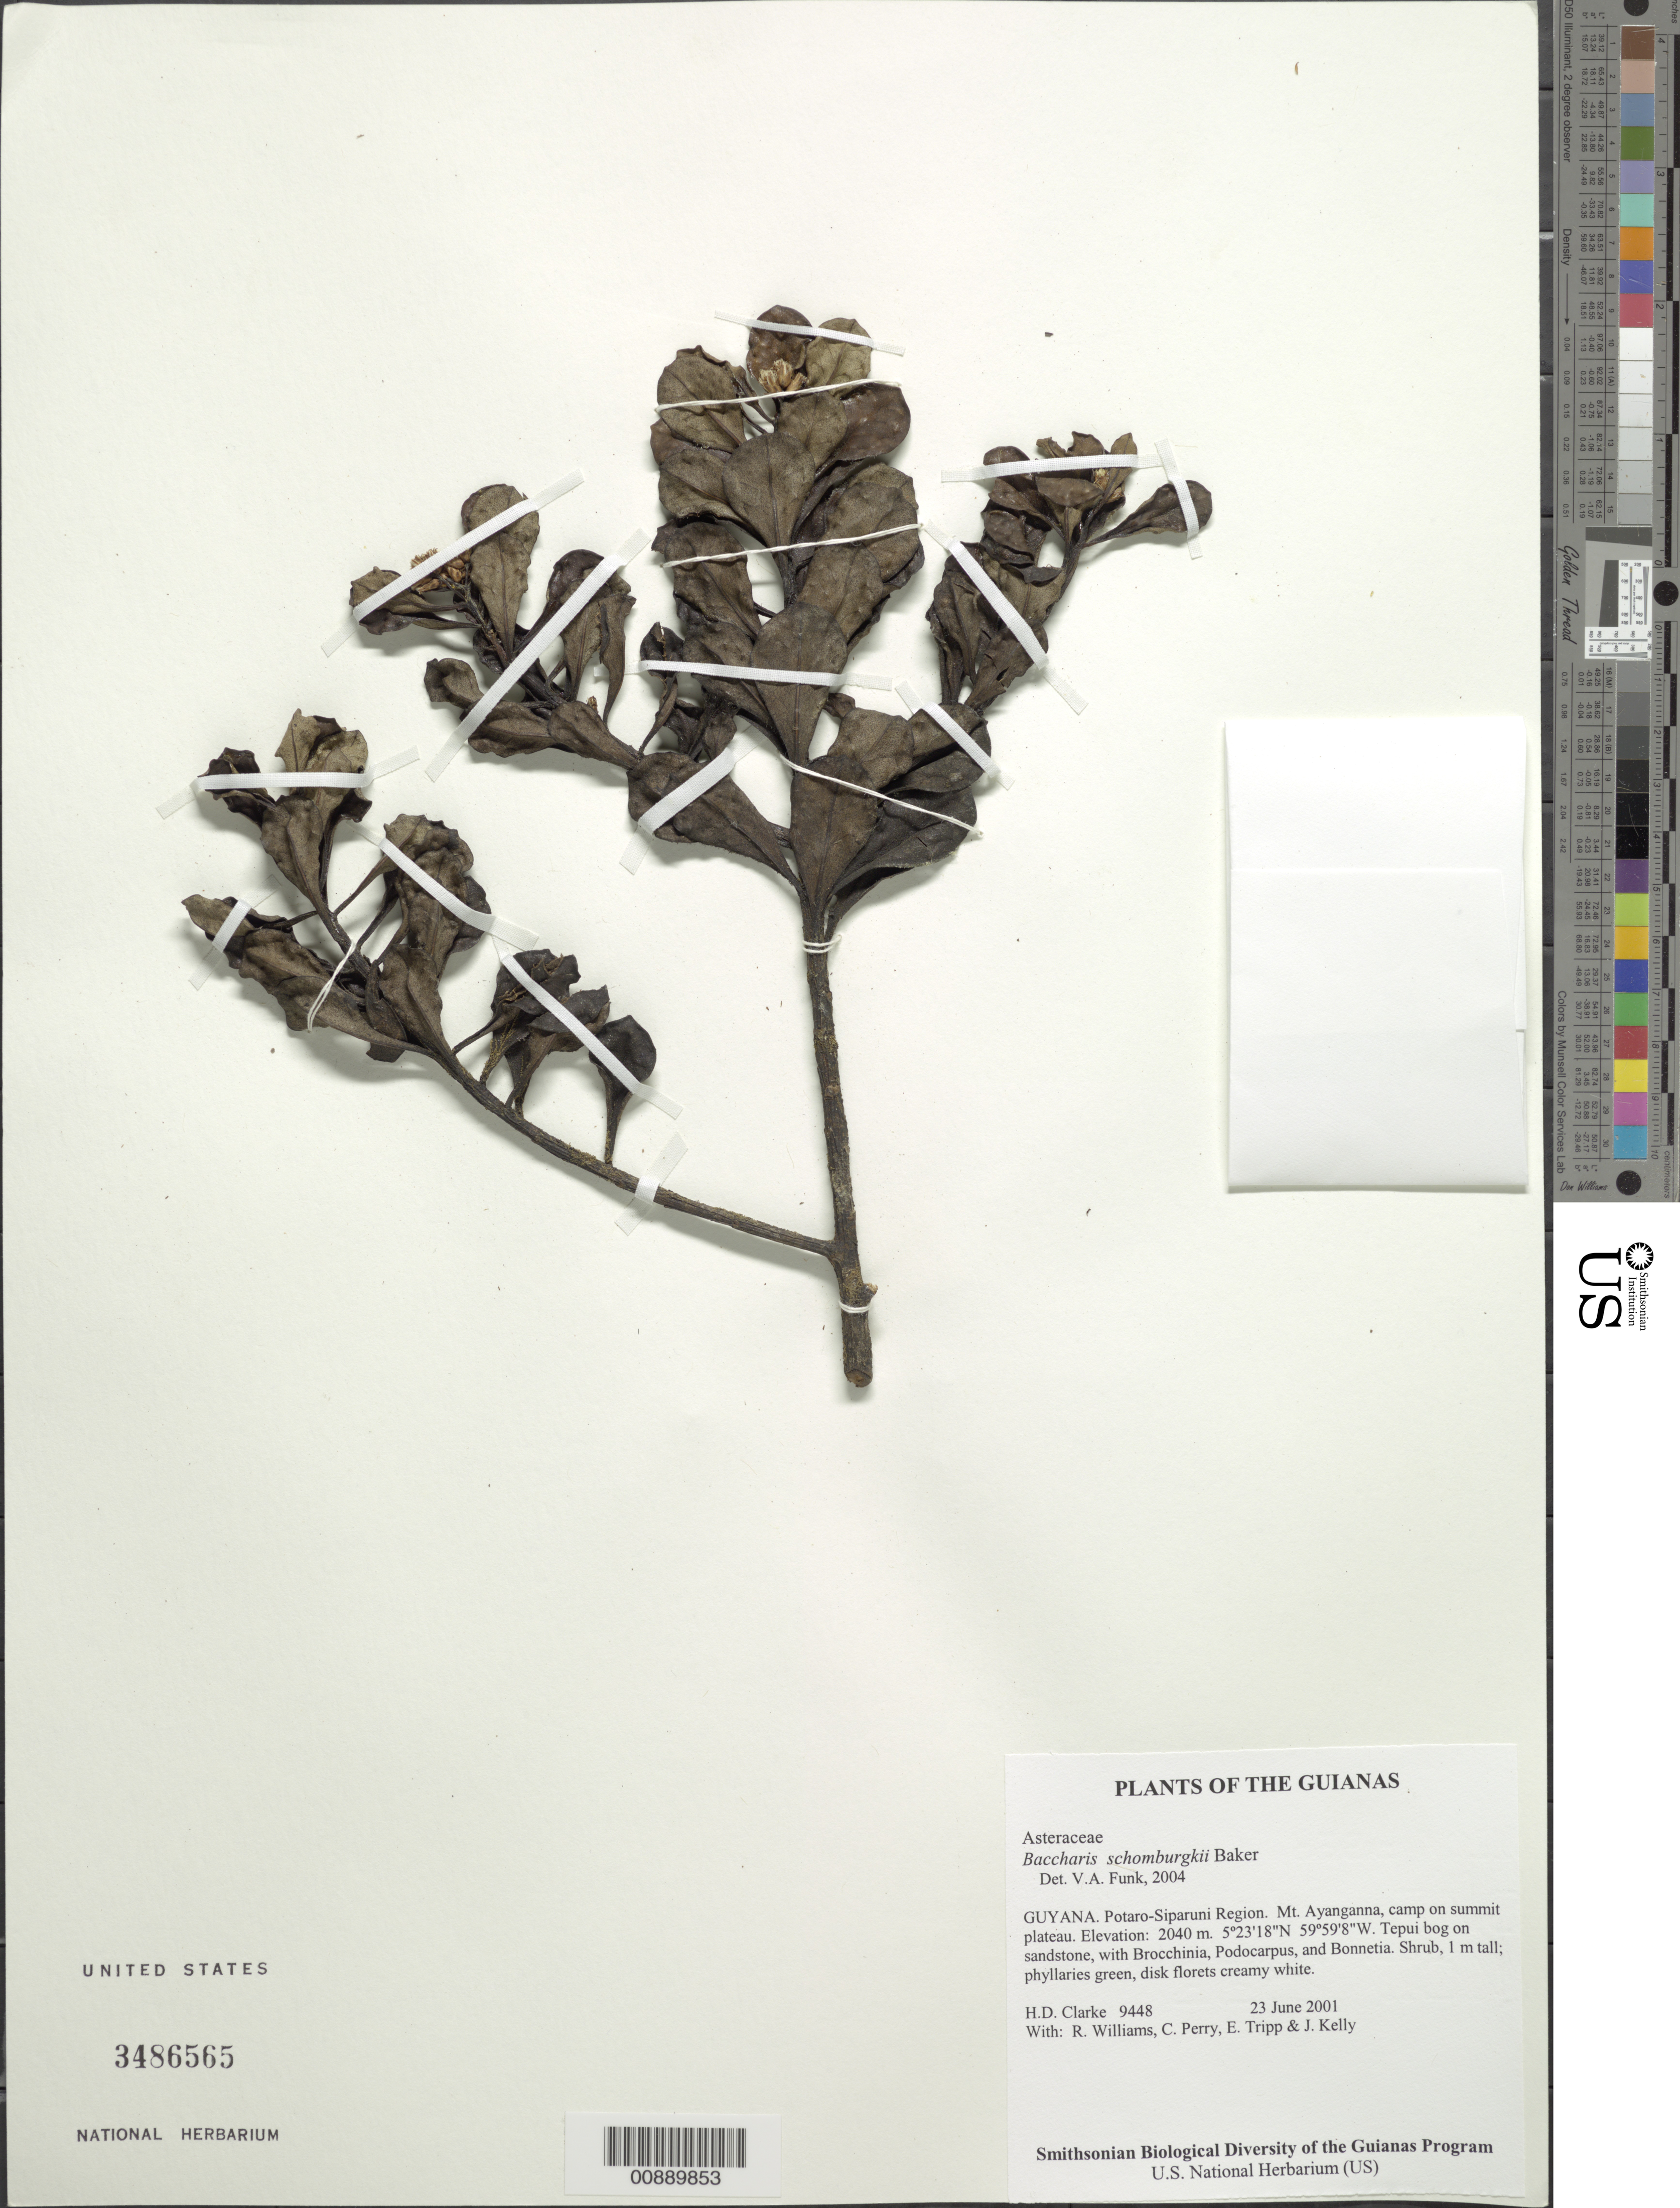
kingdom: Plantae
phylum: Tracheophyta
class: Magnoliopsida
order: Asterales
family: Asteraceae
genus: Baccharis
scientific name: Baccharis schomburgkii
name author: Baker in Mart.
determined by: Funk, Vicki A., (BOT), Smithsonian Institution - National Museum of Natural History (UNITED STATES)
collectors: H. D. Clarke, R. Williams, C. Perry, E. Tripp & J. Kelly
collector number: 9448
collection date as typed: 23 June 2001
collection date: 2001-06-23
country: Guyana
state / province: Potaro-Siparuni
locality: Mt. Ayanganna, camp on summit plateau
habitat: Tepui bog on sandstone, with Brocchinia, Podocarpus, and Bonnetia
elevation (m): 2040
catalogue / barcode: US 3486565